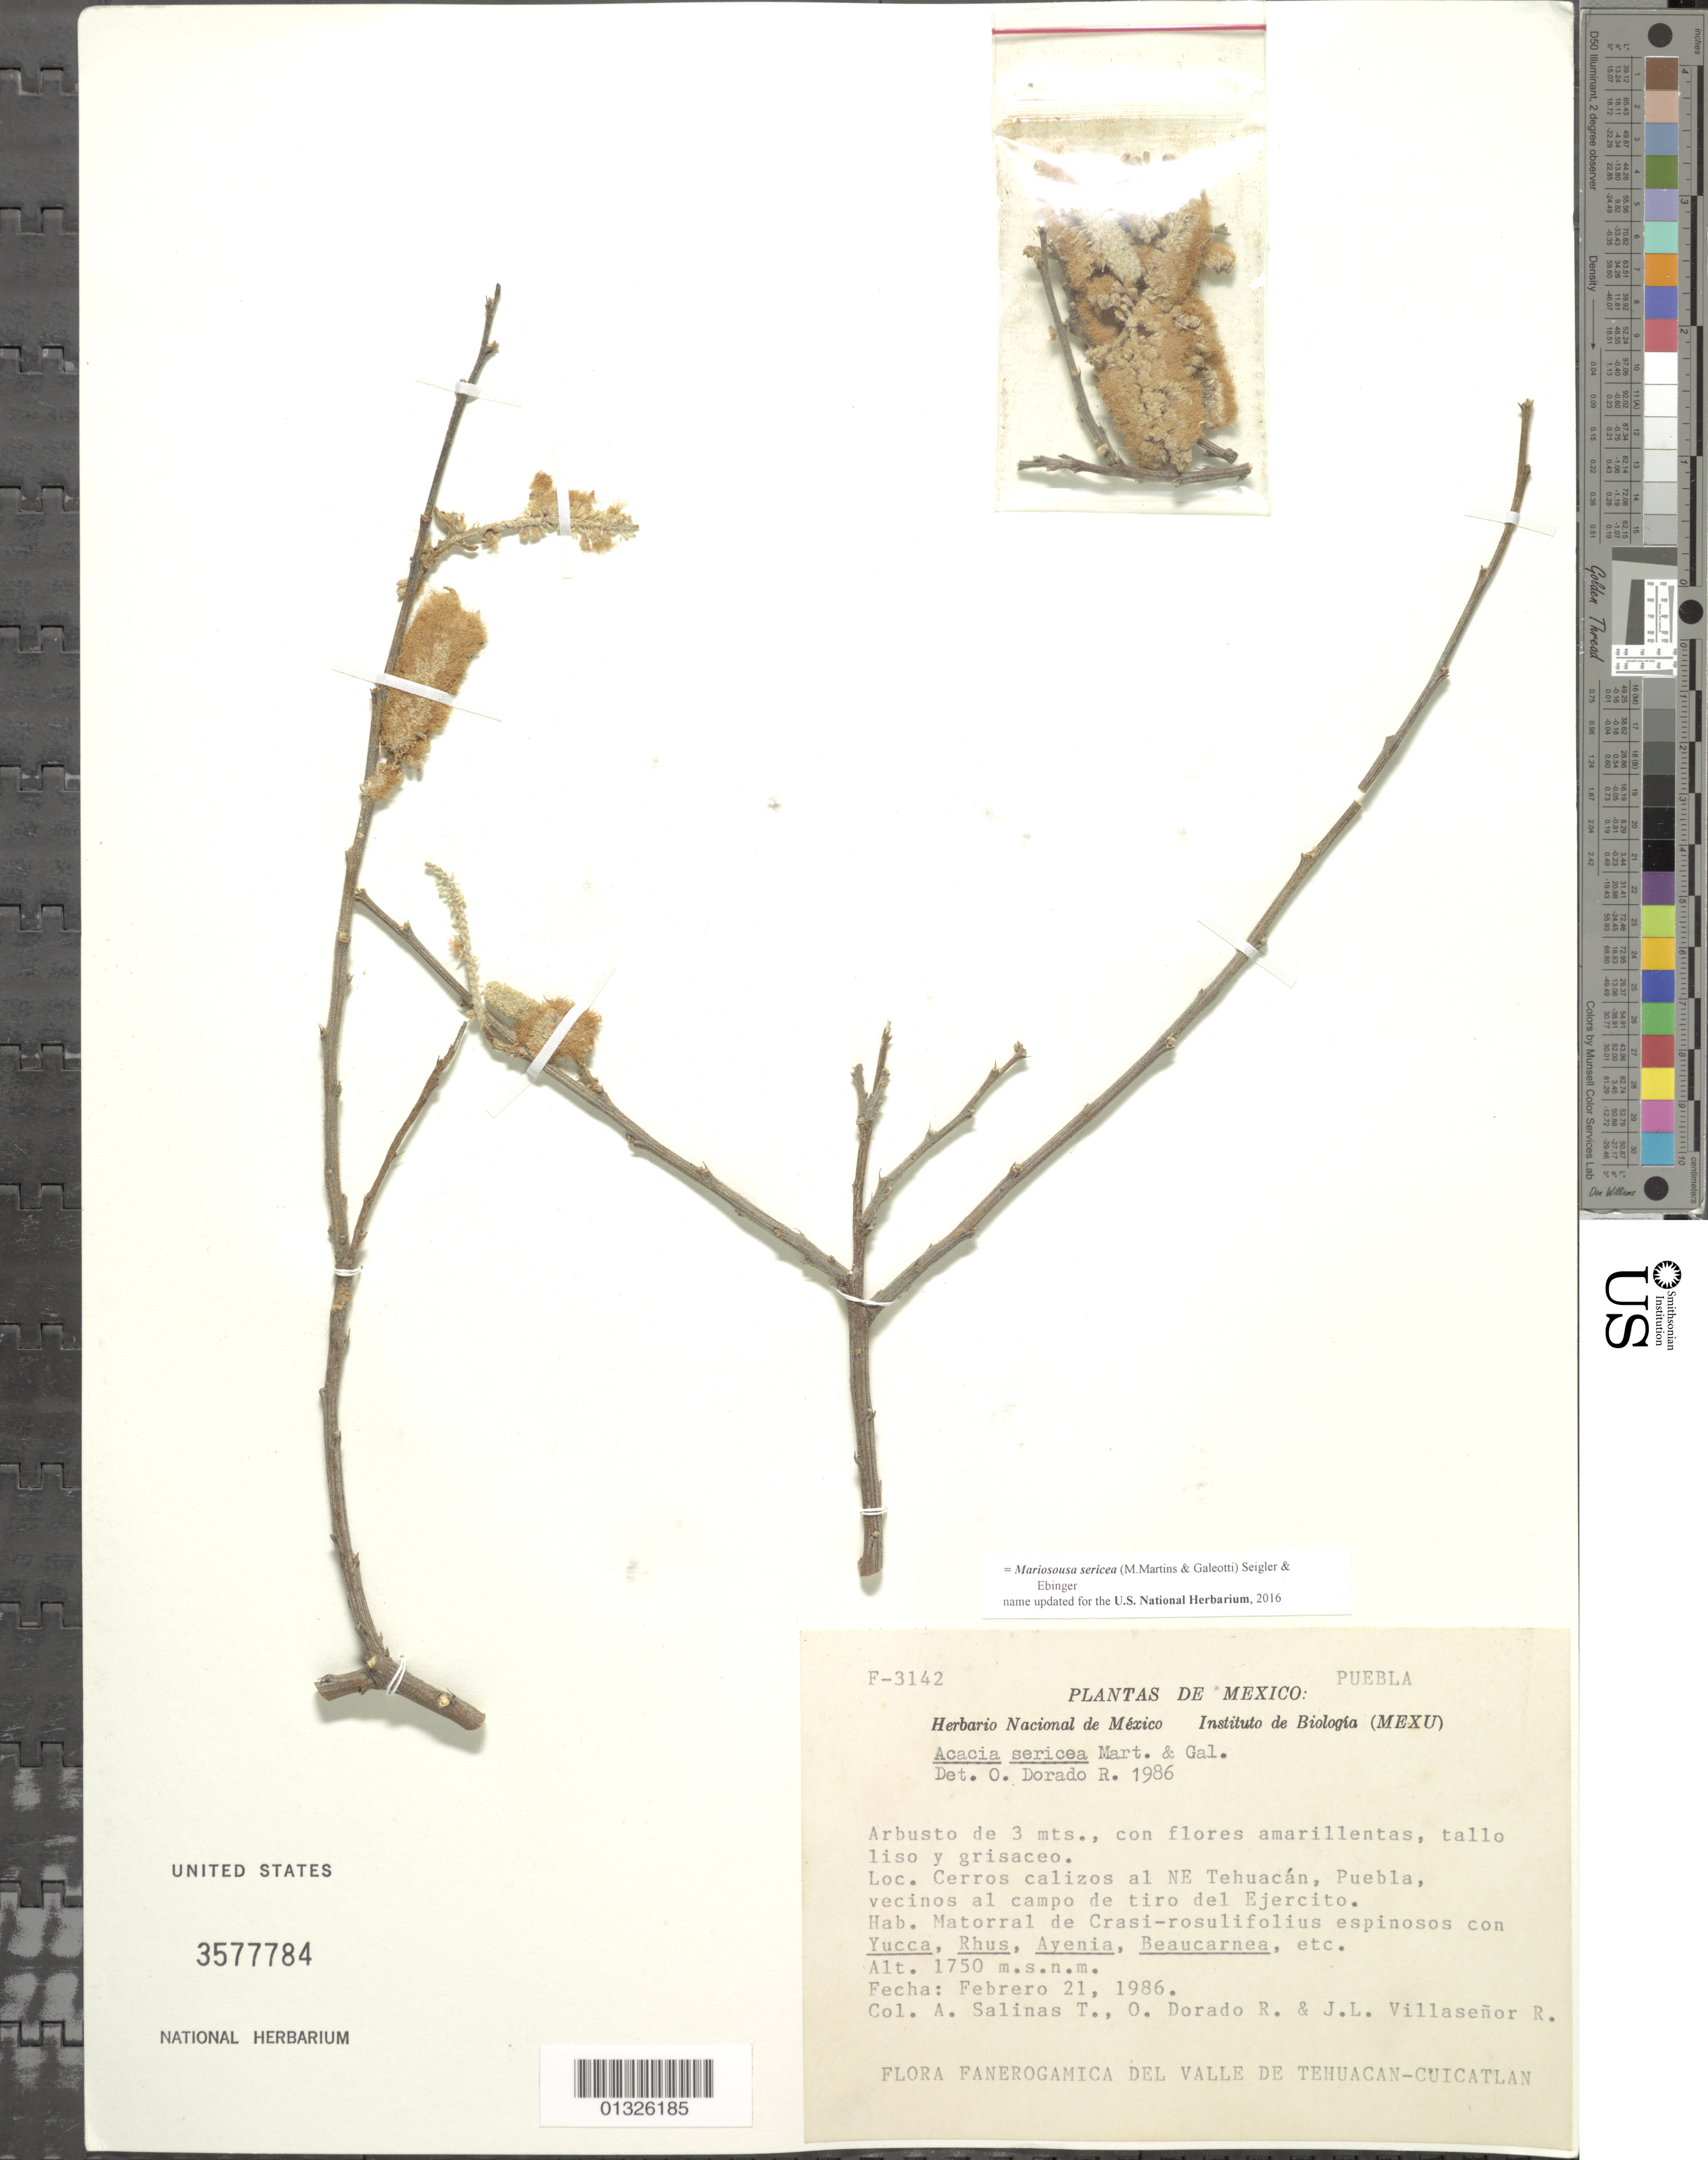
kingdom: Plantae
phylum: Tracheophyta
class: Magnoliopsida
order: Fabales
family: Fabaceae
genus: Mariosousa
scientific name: Mariosousa sericea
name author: (M. Martens & Galeotti) Seigler & Ebinger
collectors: A. Salinas T., O. R. Dorado & J. L. Villasenor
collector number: F-3142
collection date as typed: Febrero 21, 1986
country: Mexico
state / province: Puebla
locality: Cerros calizos al NE Tehuacan, Puebla, vecinos al camp de tiro del Ejercito.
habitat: Matorral de Crasi-rosulifolius espinosus.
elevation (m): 1750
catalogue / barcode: US 3577784